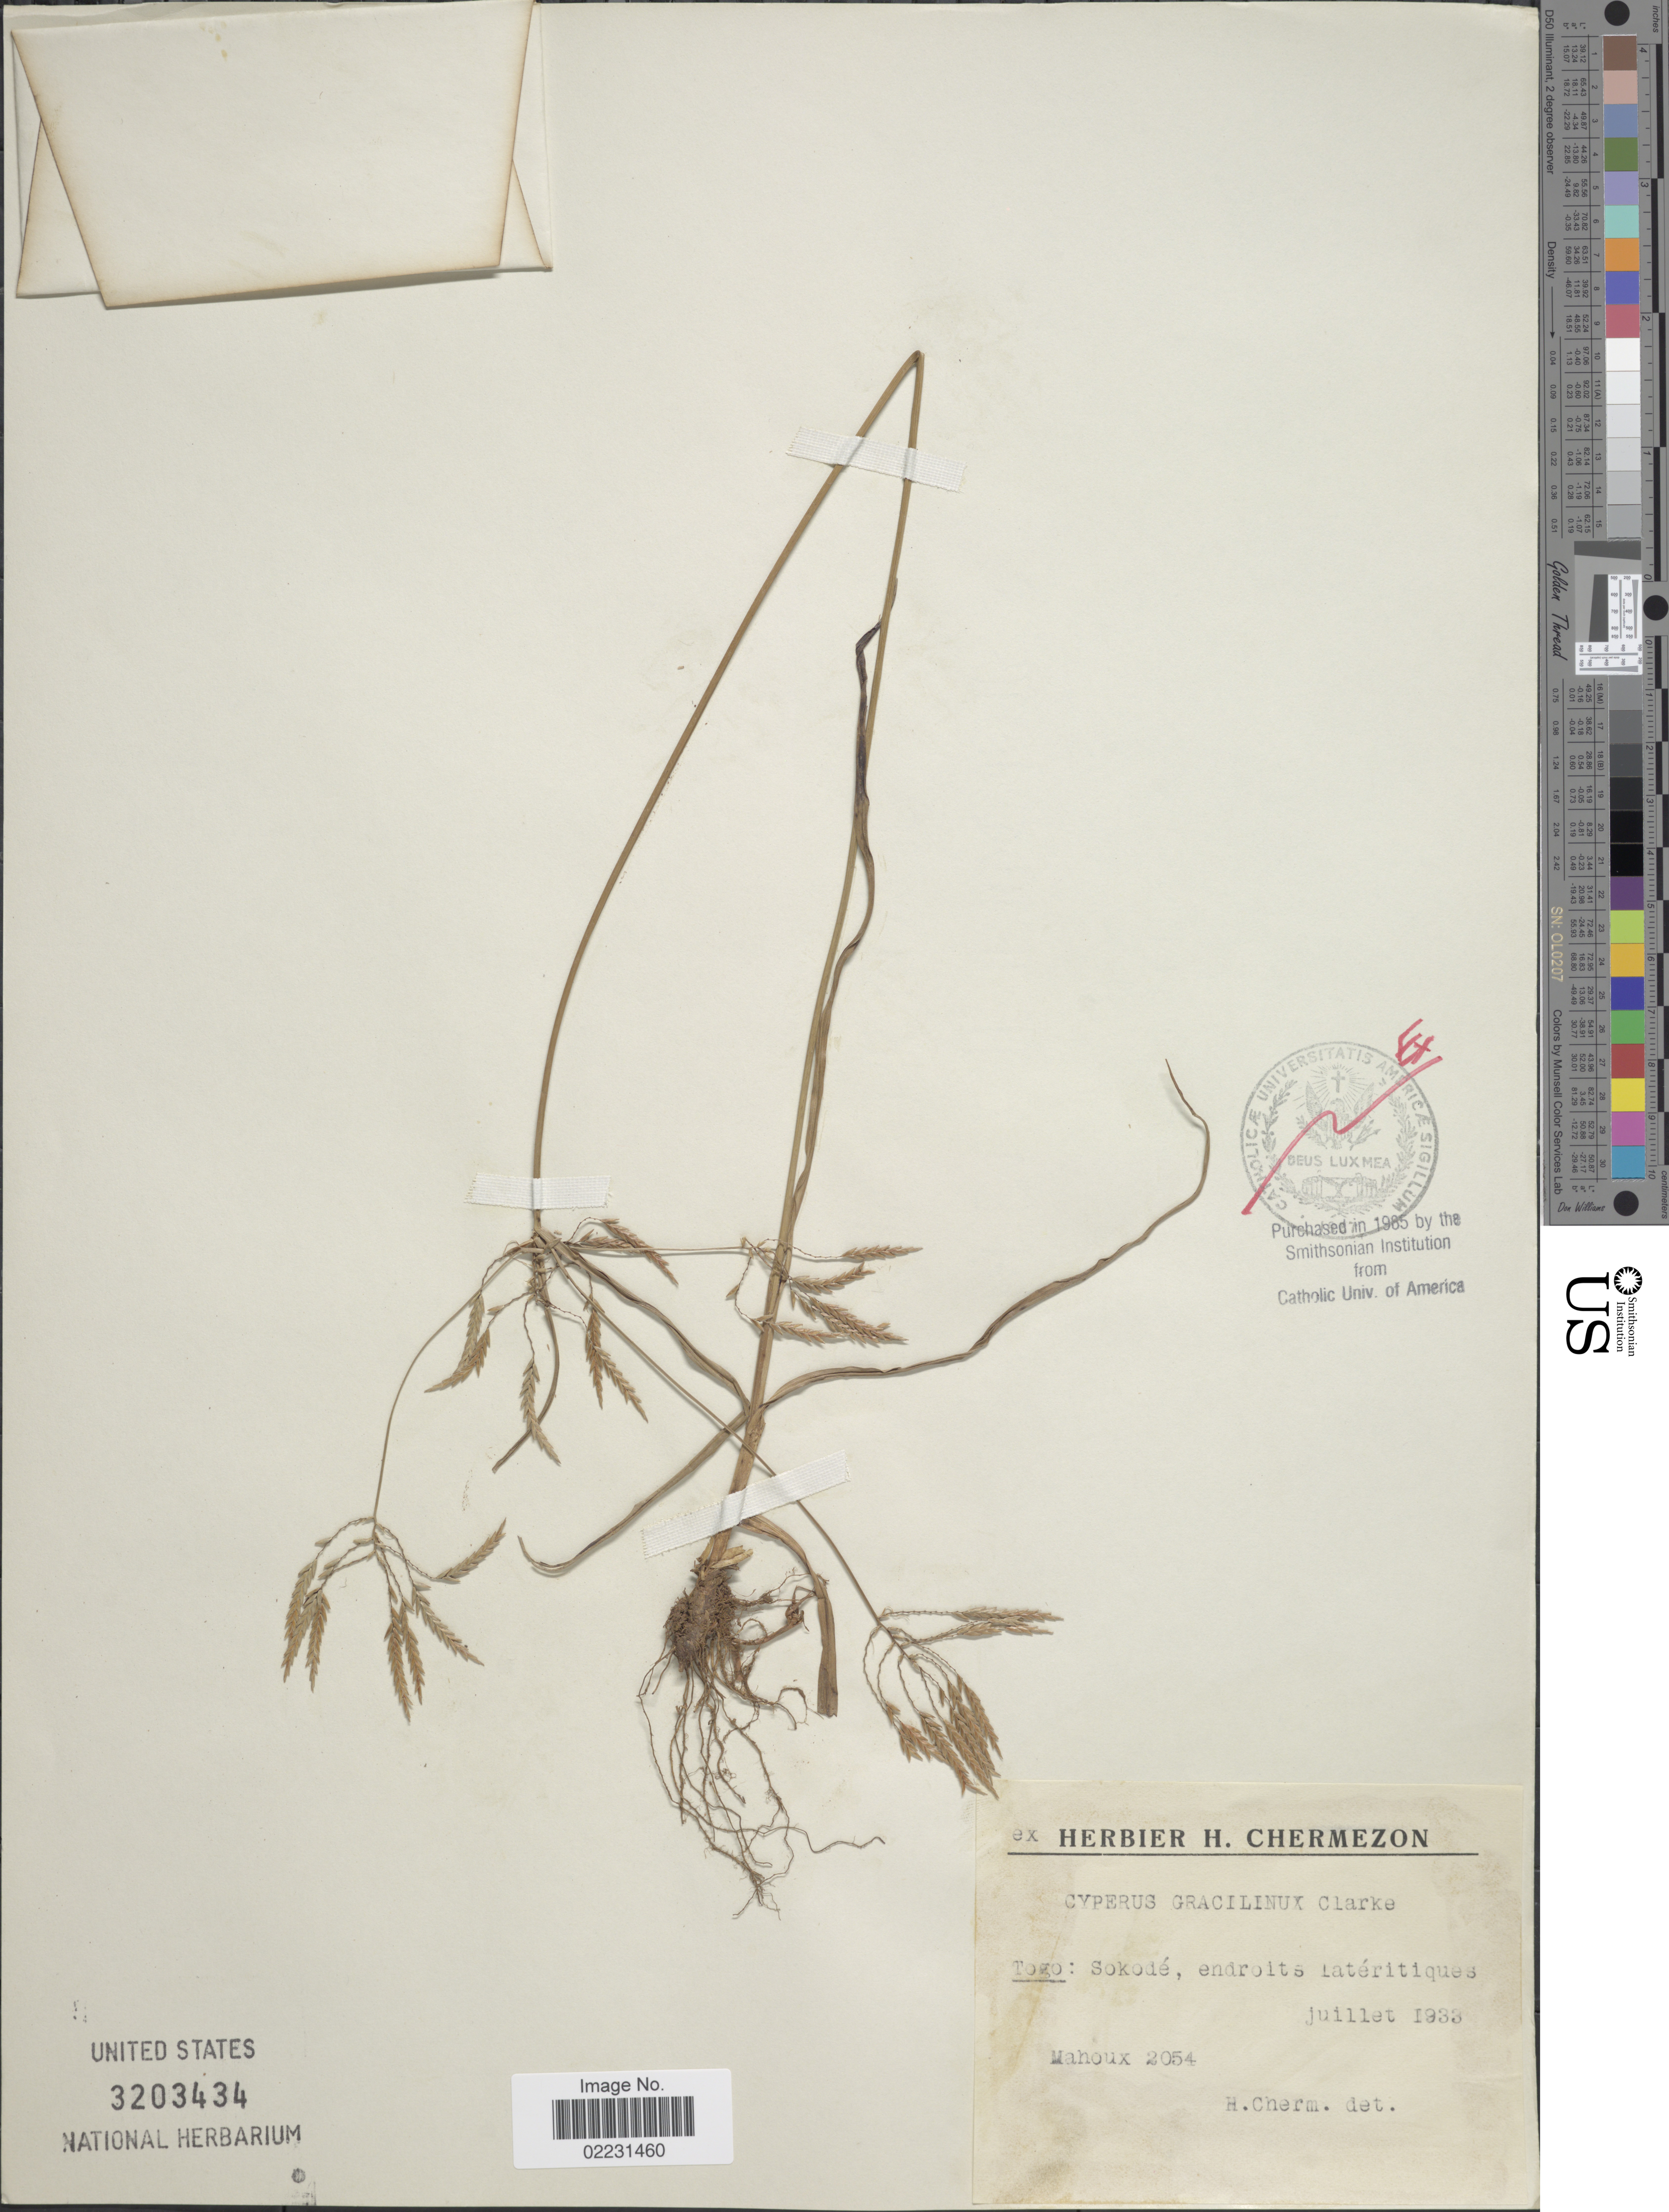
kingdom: Plantae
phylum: Tracheophyta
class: Liliopsida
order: Poales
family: Cyperaceae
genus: Cyperus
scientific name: Cyperus dilatatus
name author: Schumach.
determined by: Strong, Mark T., (BOT), Smithsonian Institution - National Museum of Natural History (UNITED STATES)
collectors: P. Mahoux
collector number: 2054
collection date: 1933-07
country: Togo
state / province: Centrale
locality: Sokode, endroits lateritiques.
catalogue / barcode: US 3203434